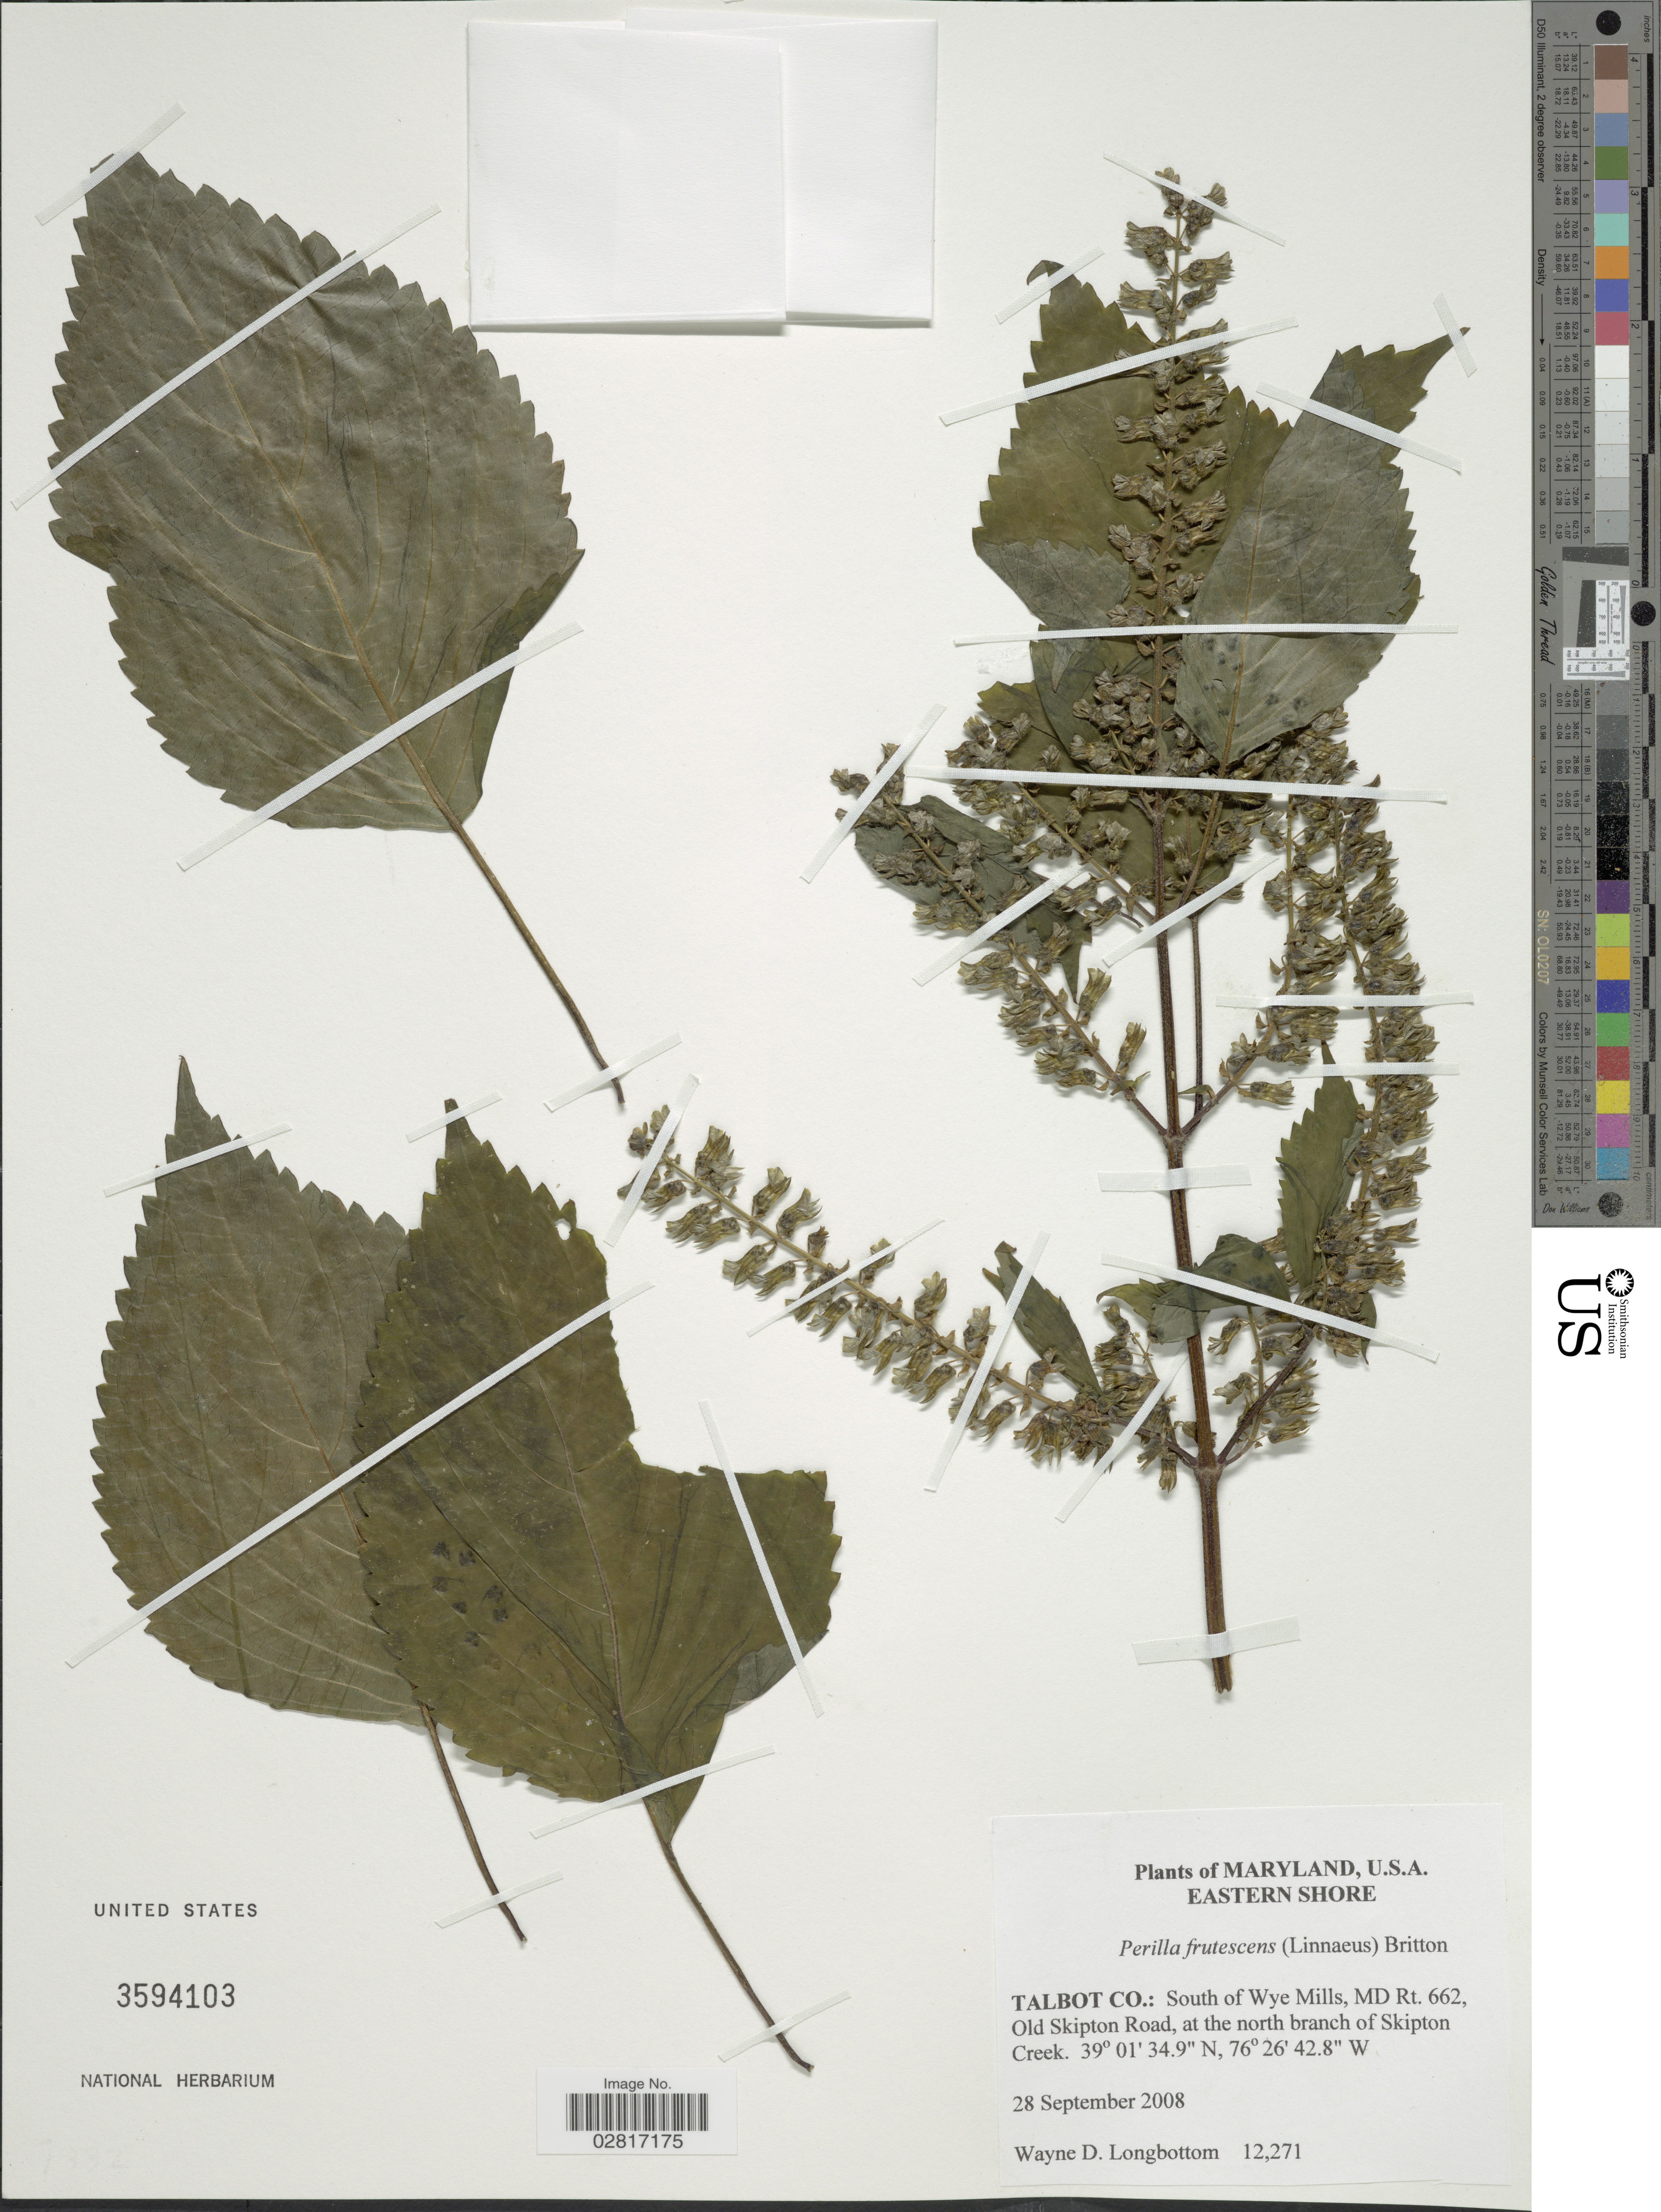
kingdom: Plantae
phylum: Tracheophyta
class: Magnoliopsida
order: Lamiales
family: Lamiaceae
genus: Perilla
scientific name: Perilla frutescens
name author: (L.) Britton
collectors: W. D. Longbottom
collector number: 12271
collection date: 2008-09-28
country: United States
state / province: Maryland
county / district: Talbot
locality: U.S.A., Eastern shore, Talbot Co.: South of Wye Mills, MD Rt. 662, Old Skipton Road, at the north branch of Skipton Creek.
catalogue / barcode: US 3594103